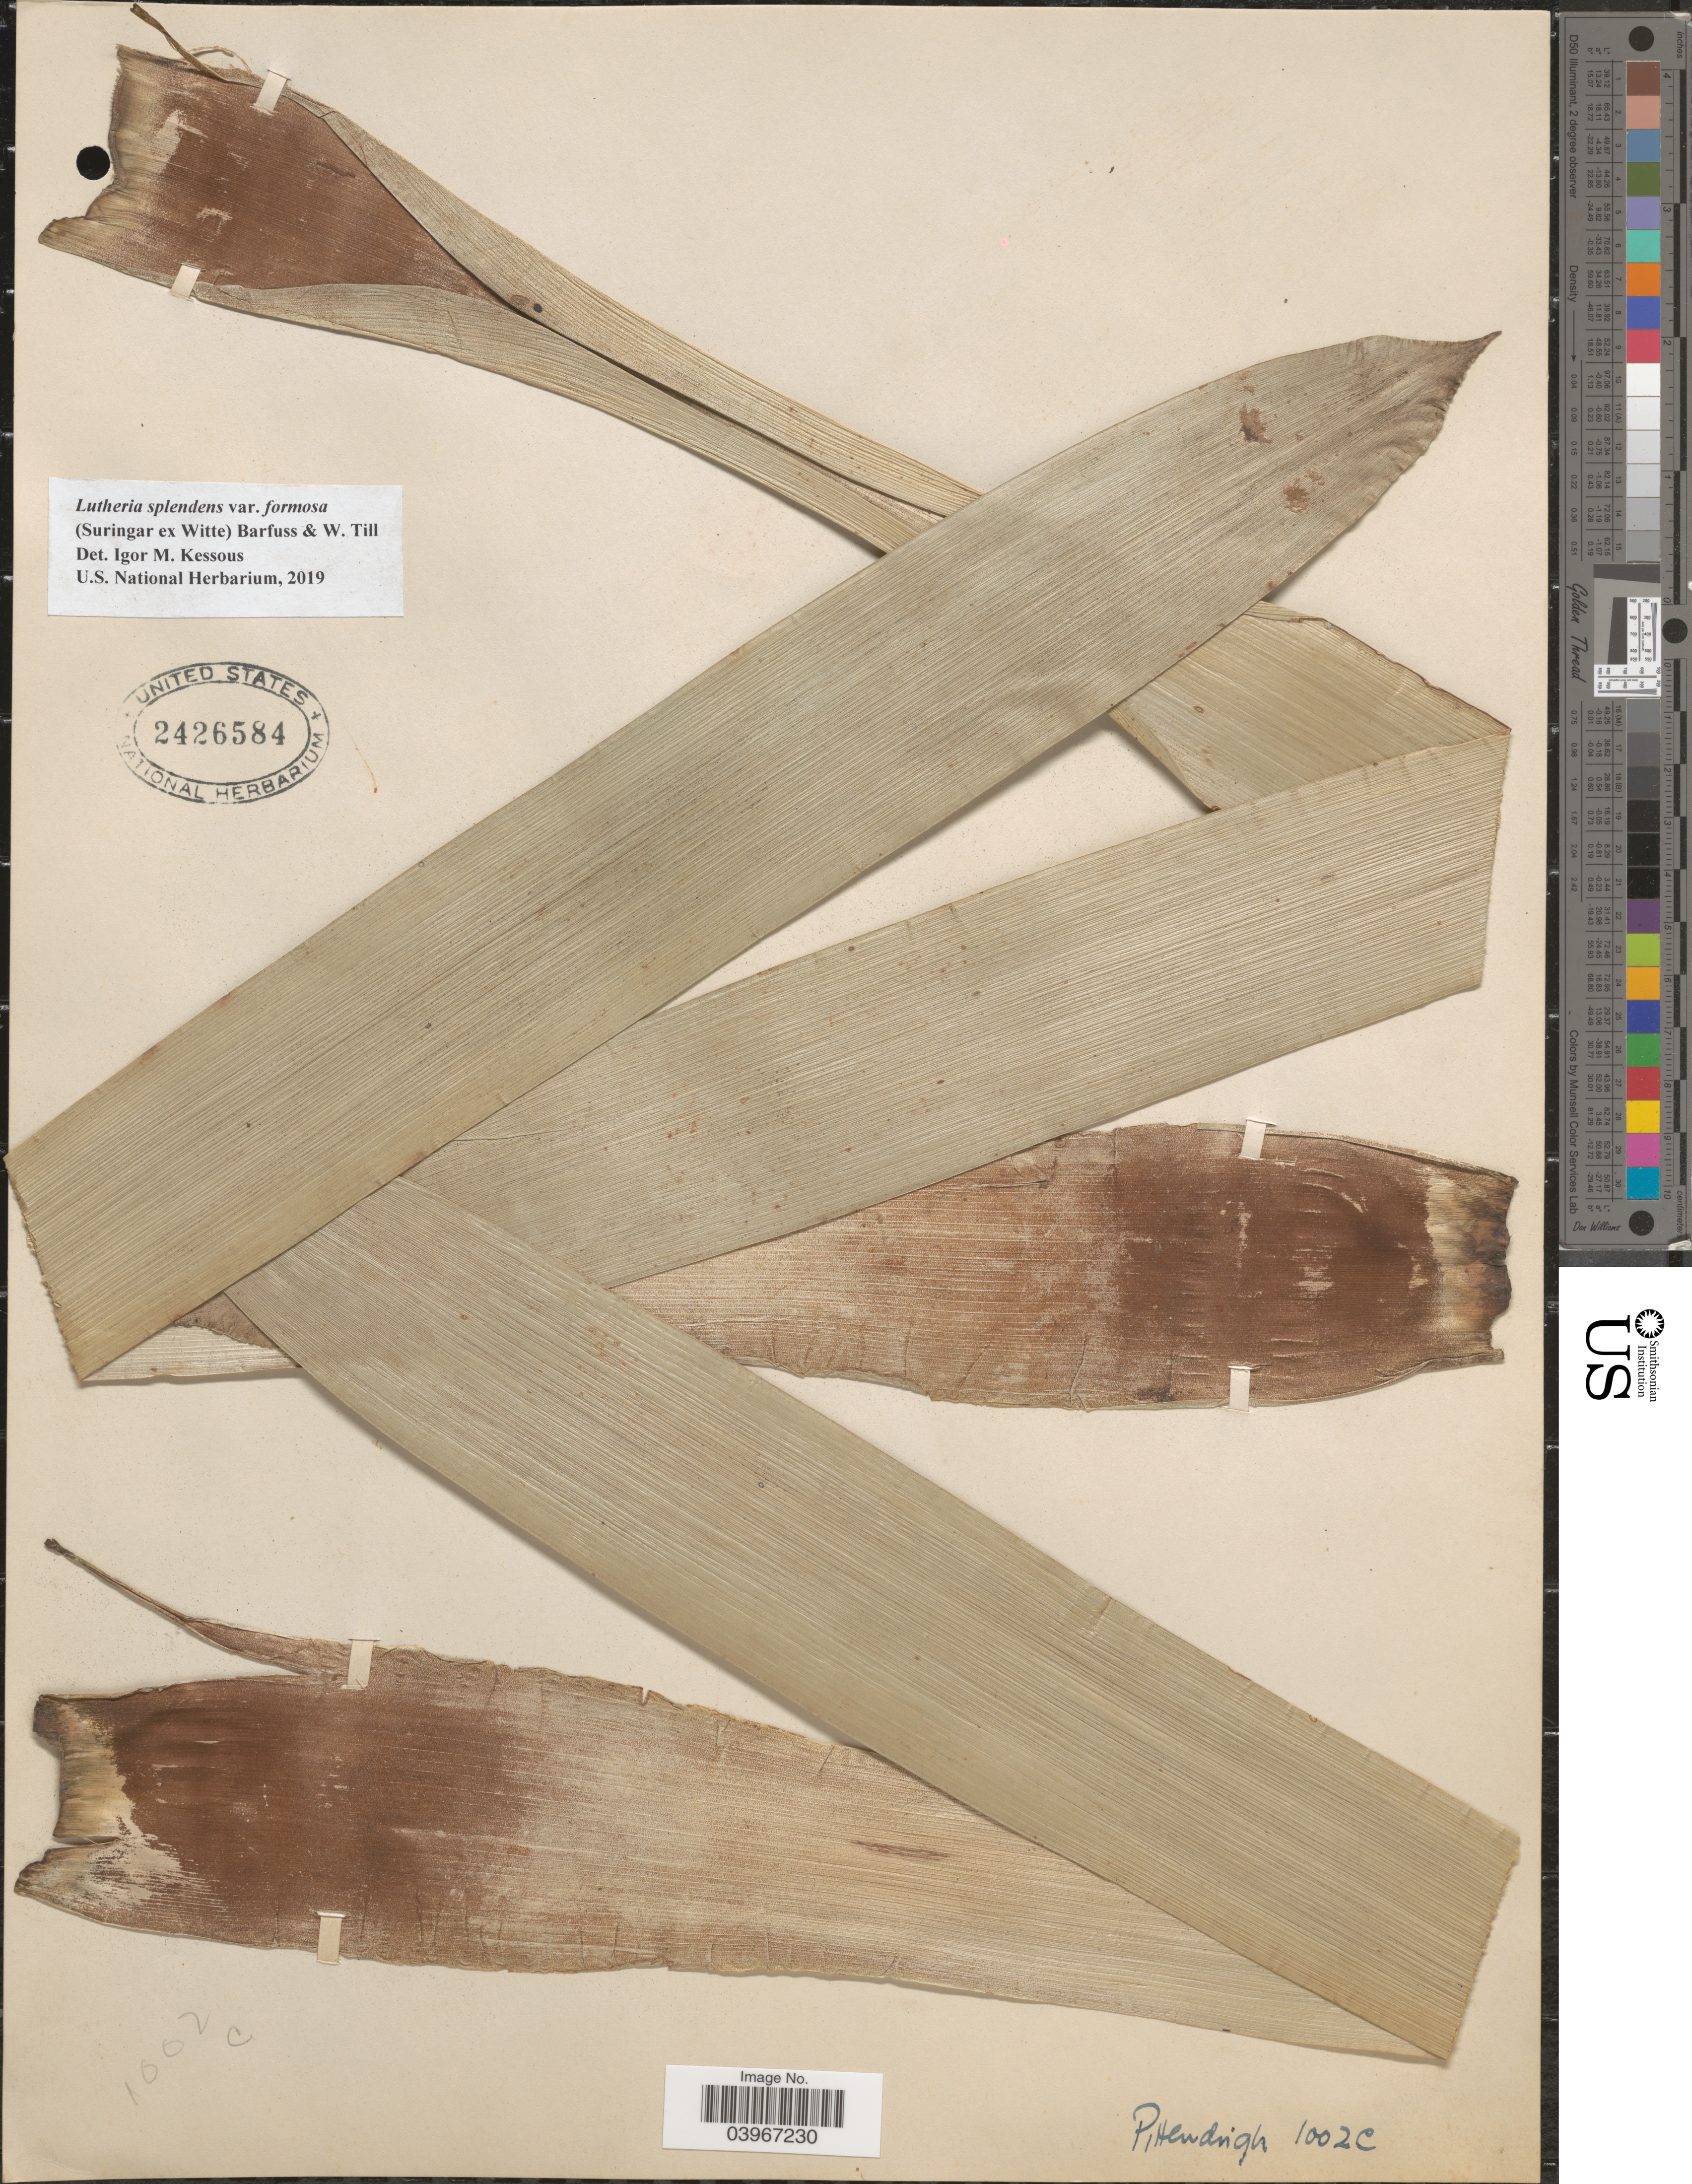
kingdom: Plantae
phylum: Tracheophyta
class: Liliopsida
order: Poales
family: Bromeliaceae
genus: Lutheria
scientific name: Lutheria splendens var. formosa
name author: (Suringar ex Witte) Barfuss & W. Till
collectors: Pittendrigh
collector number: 1002C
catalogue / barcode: US 2426584